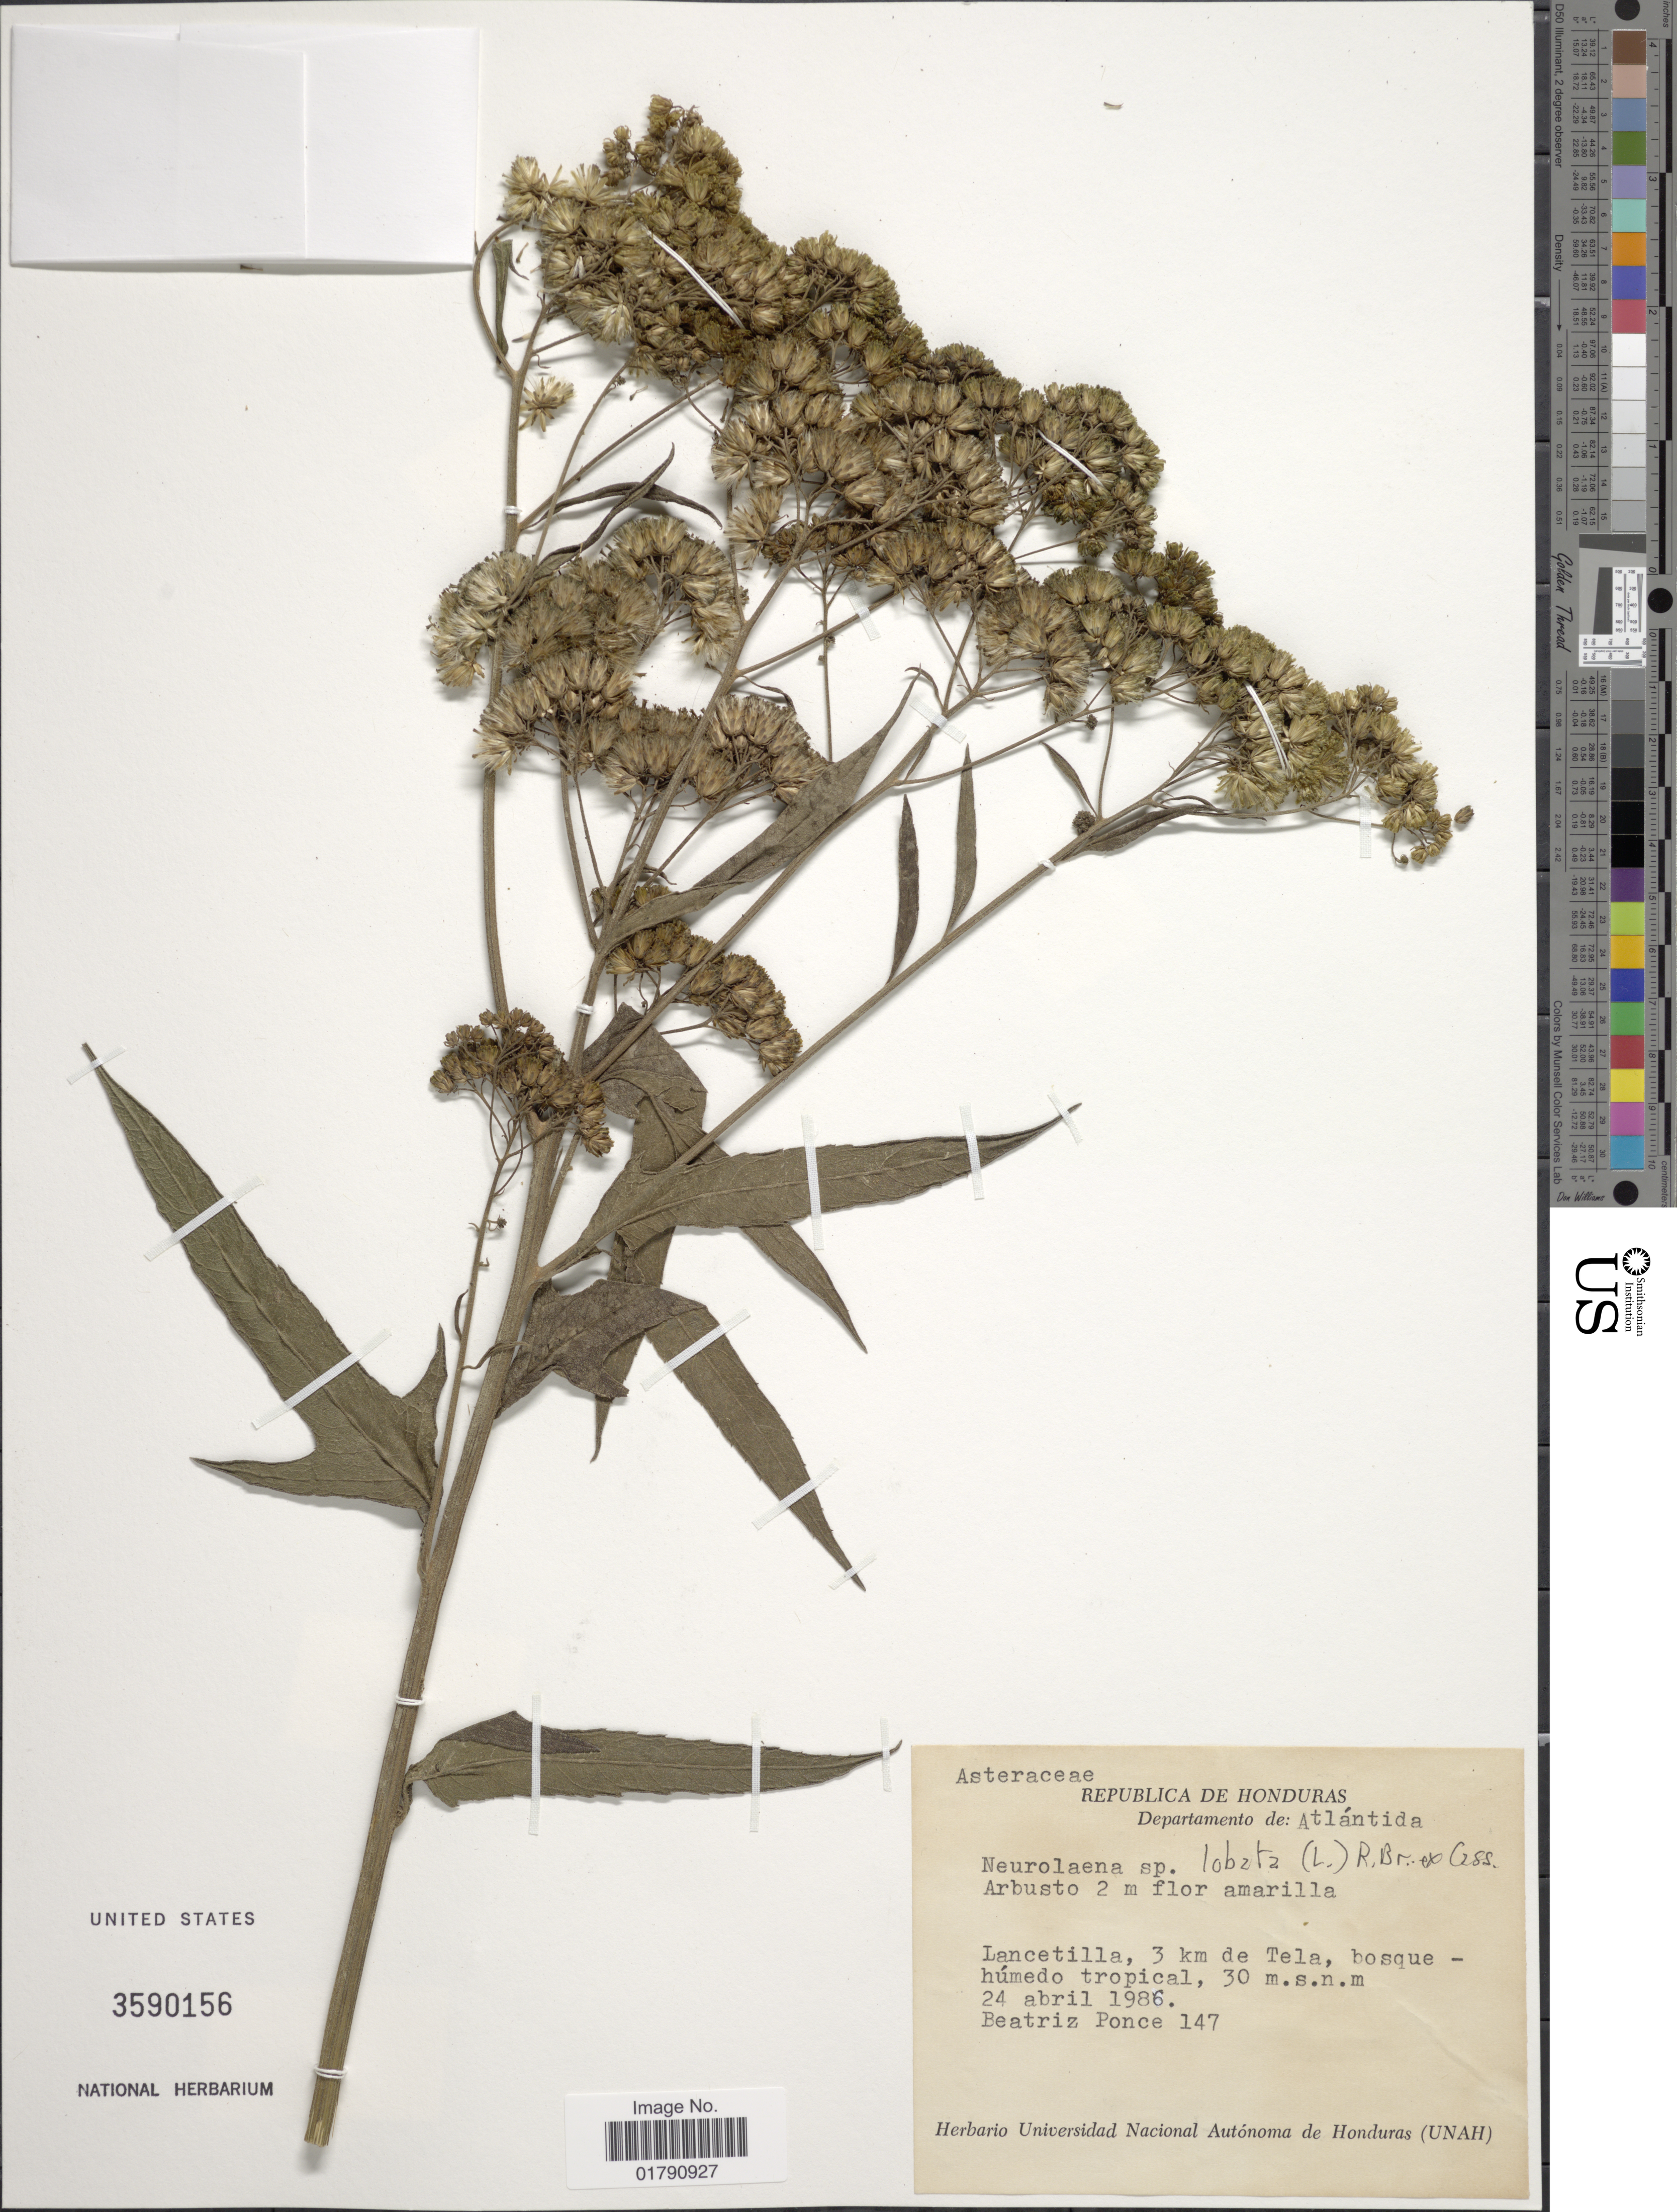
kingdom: Plantae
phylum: Tracheophyta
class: Magnoliopsida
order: Asterales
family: Asteraceae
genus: Neurolaena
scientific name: Neurolaena lobata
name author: (L.) R. Br. ex Cass.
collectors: B. Ponce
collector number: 147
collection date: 1986-04-24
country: Honduras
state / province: Atlántida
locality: Republica de Honduras, Lancetilla, 3 km de Tela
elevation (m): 30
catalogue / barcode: US 3590156